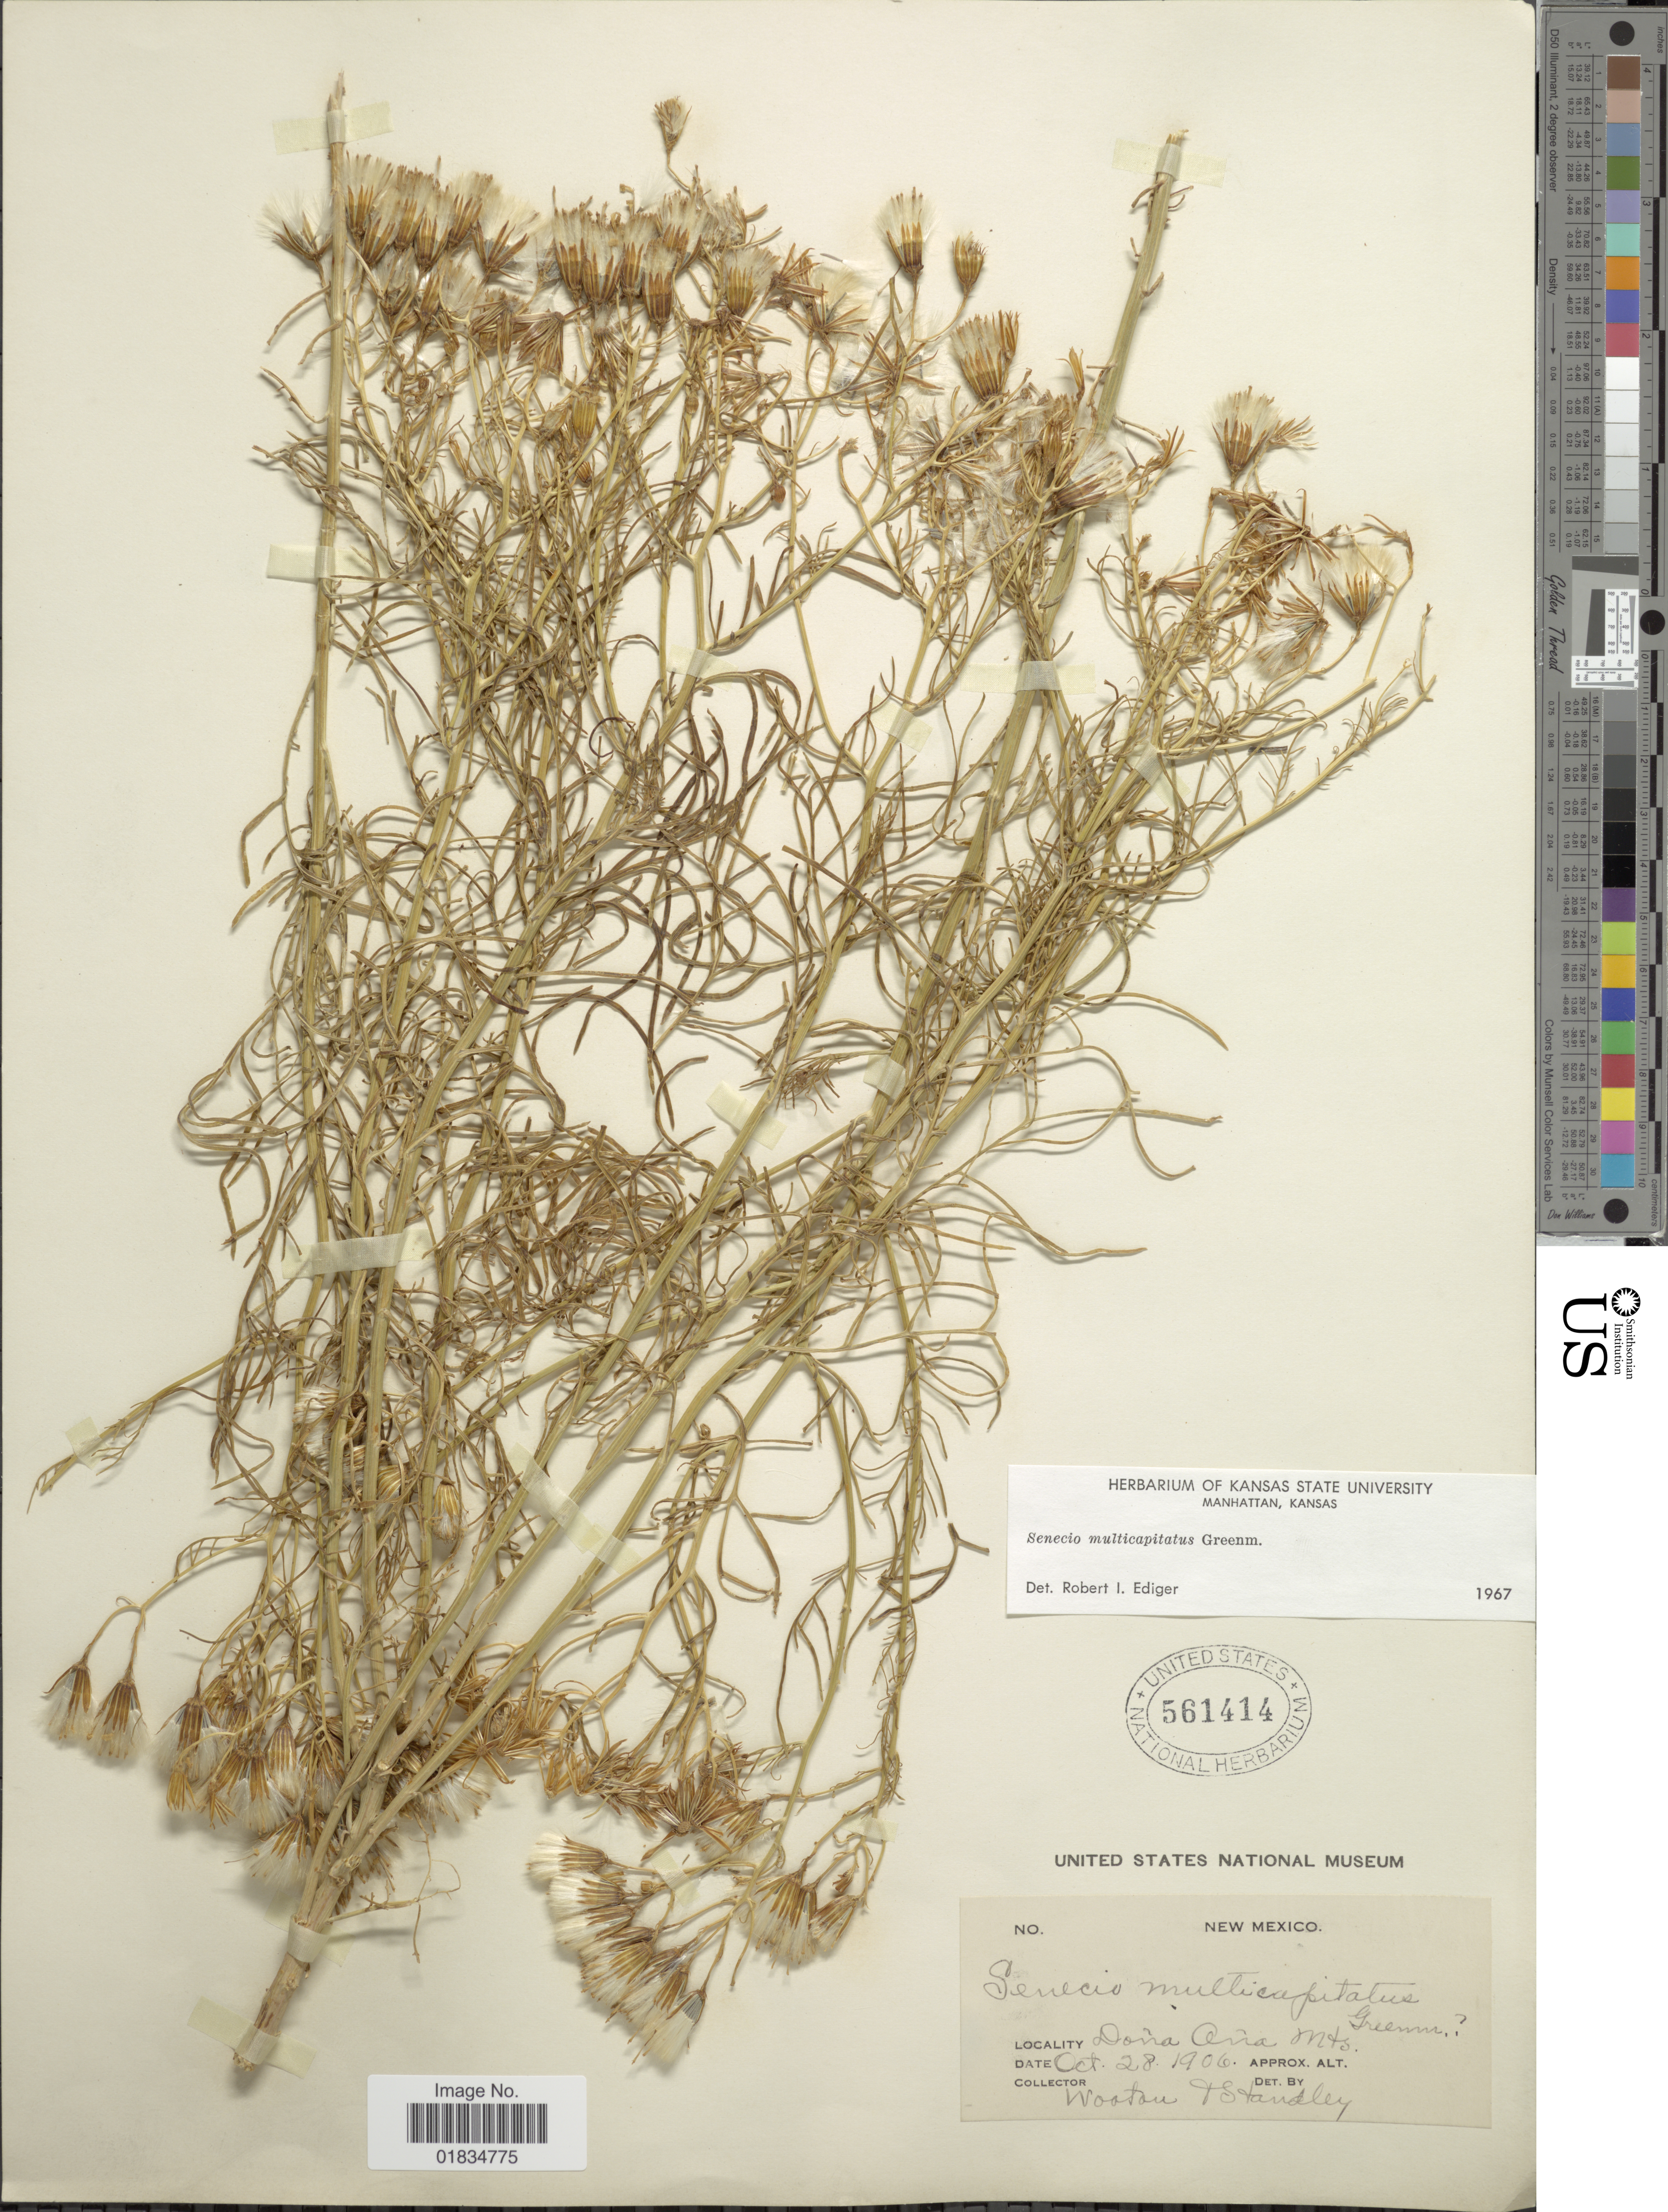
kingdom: Plantae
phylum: Tracheophyta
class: Magnoliopsida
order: Asterales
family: Asteraceae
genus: Senecio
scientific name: Senecio multicapitatus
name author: Greenm.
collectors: E. O. Wooton & P. C. Standley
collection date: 1906-10-28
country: United States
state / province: New Mexico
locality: Dona Ana Mts.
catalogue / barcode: US 561414